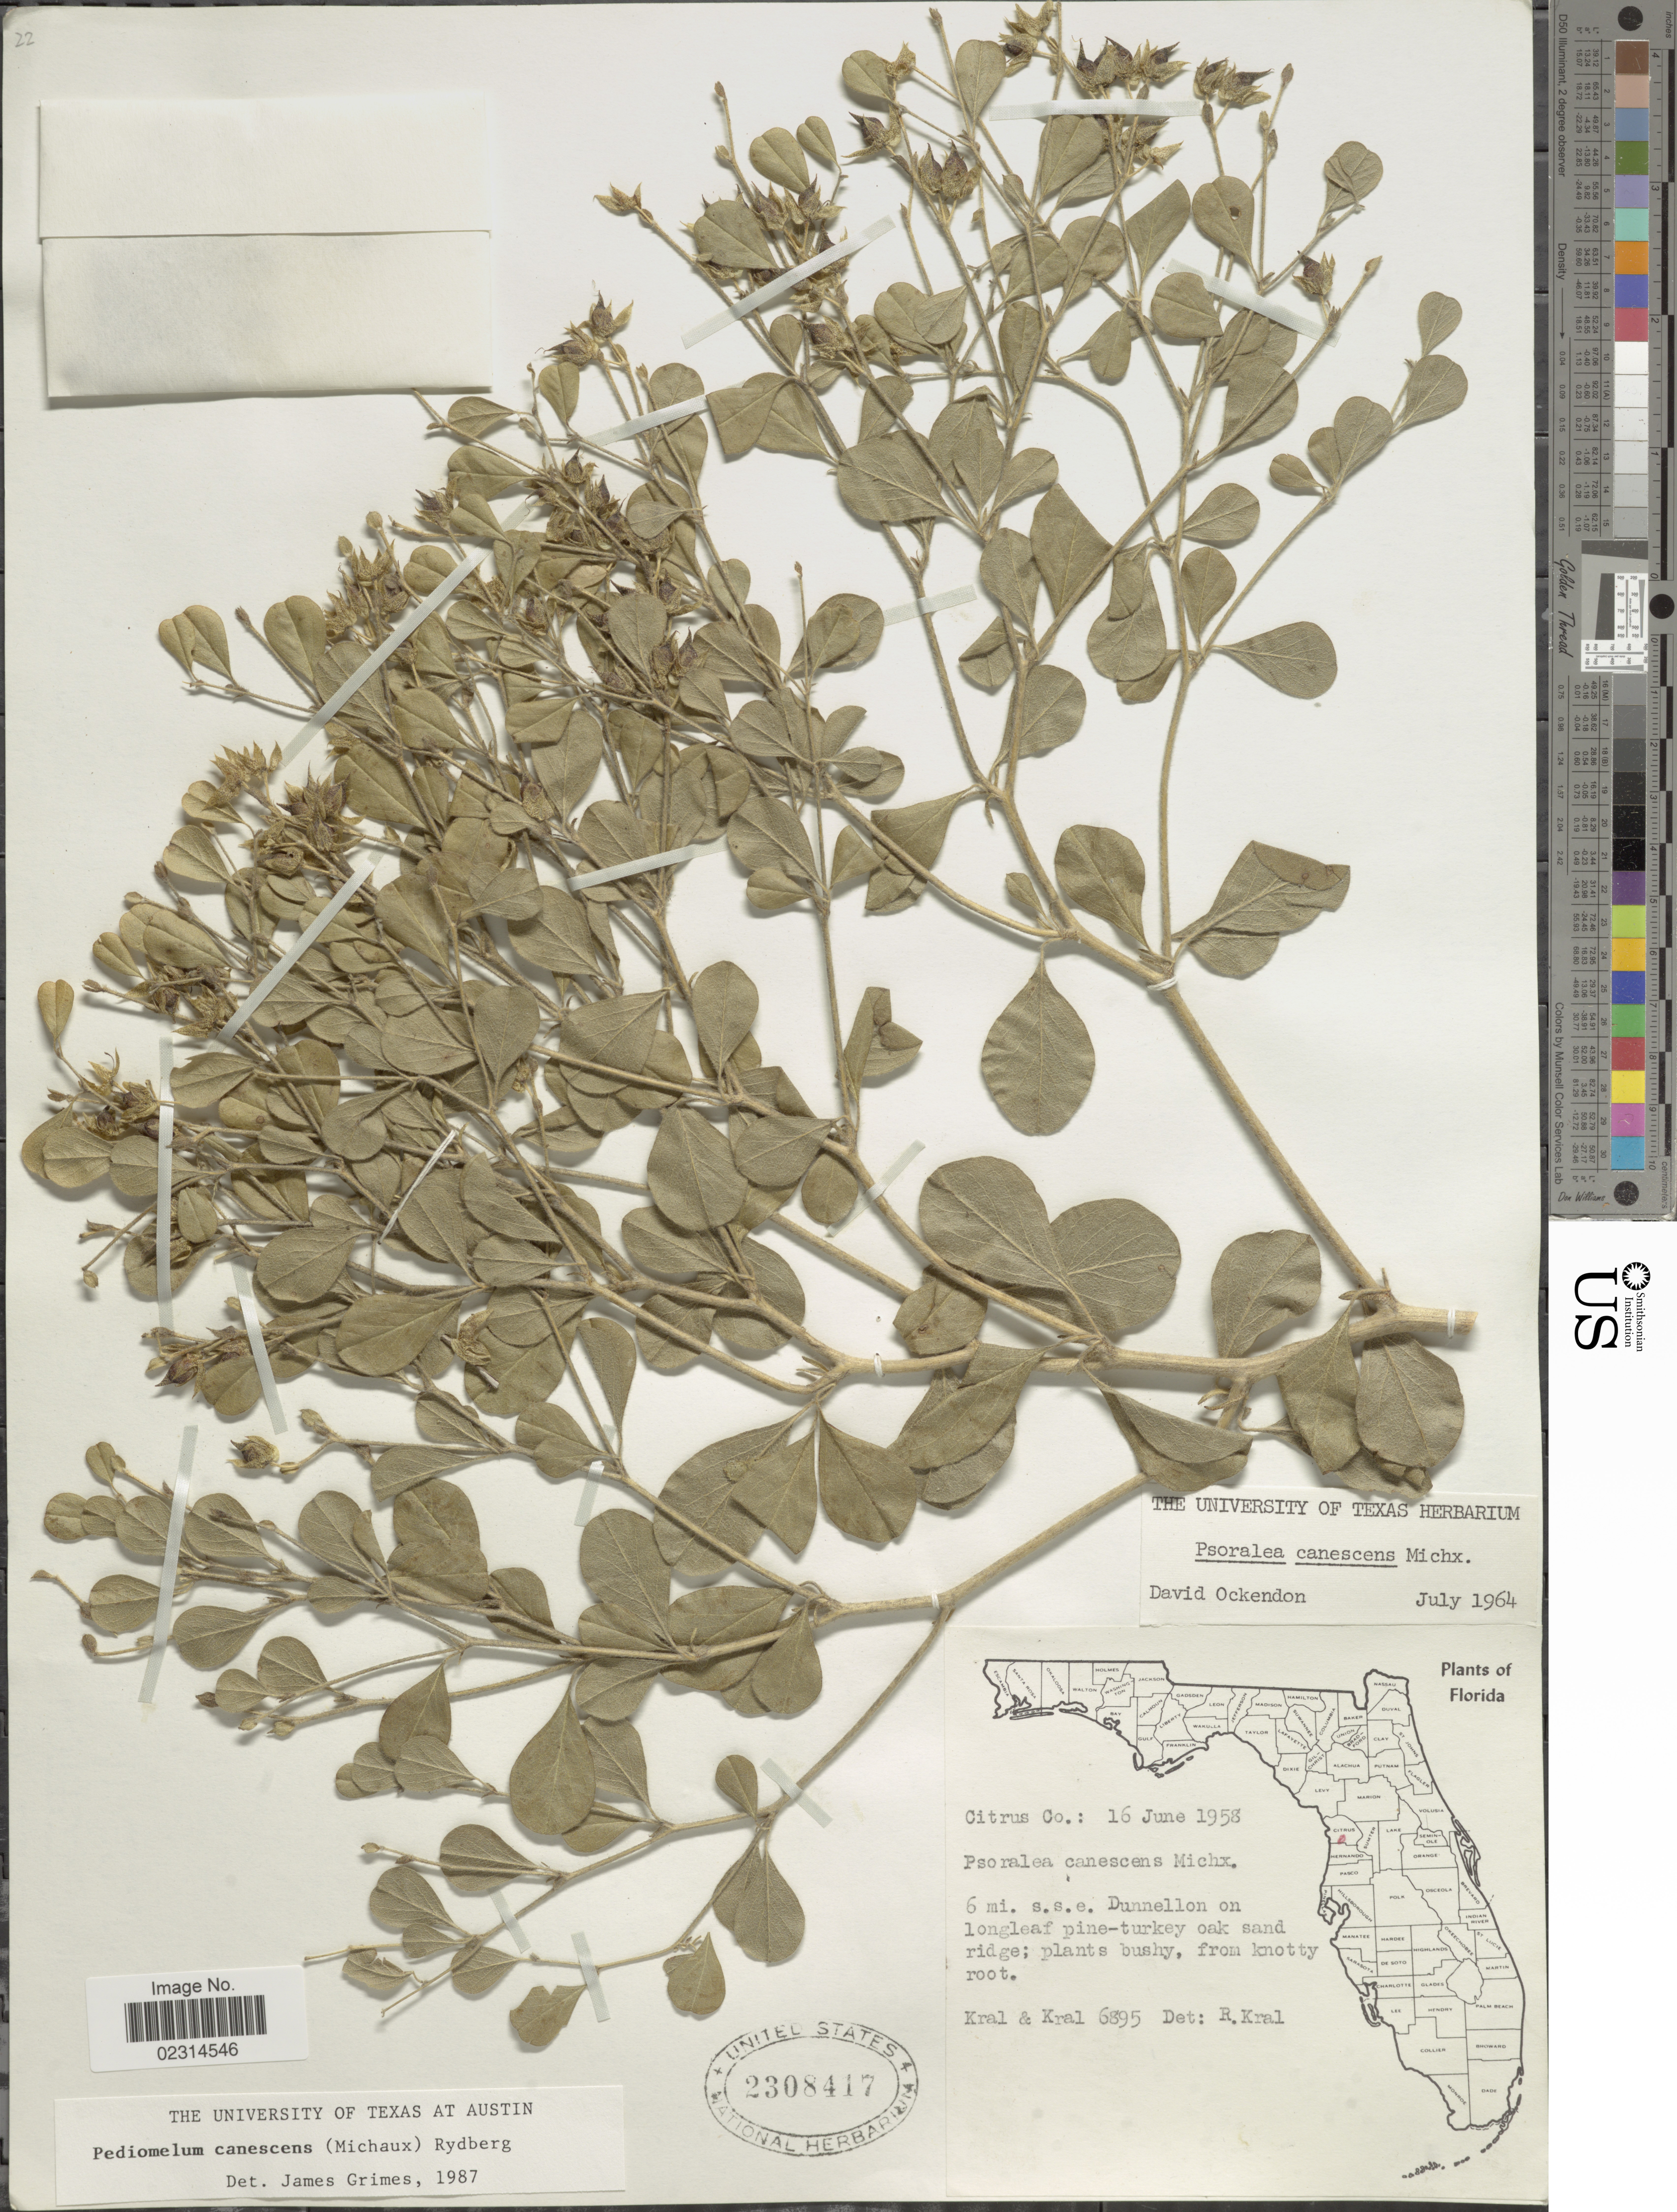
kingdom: Plantae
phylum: Tracheophyta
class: Magnoliopsida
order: Fabales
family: Fabaceae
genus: Pediomelum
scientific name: Pediomelum canescens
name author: (Michx.) Rydb.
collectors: -- Kral & -- Kral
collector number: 6895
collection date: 1958-06-16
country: United States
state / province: Florida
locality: Citrus Co. 6 mi s.s.e. Dunnellon on longleaf pine-turkey oak sand ridge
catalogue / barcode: US 2308417